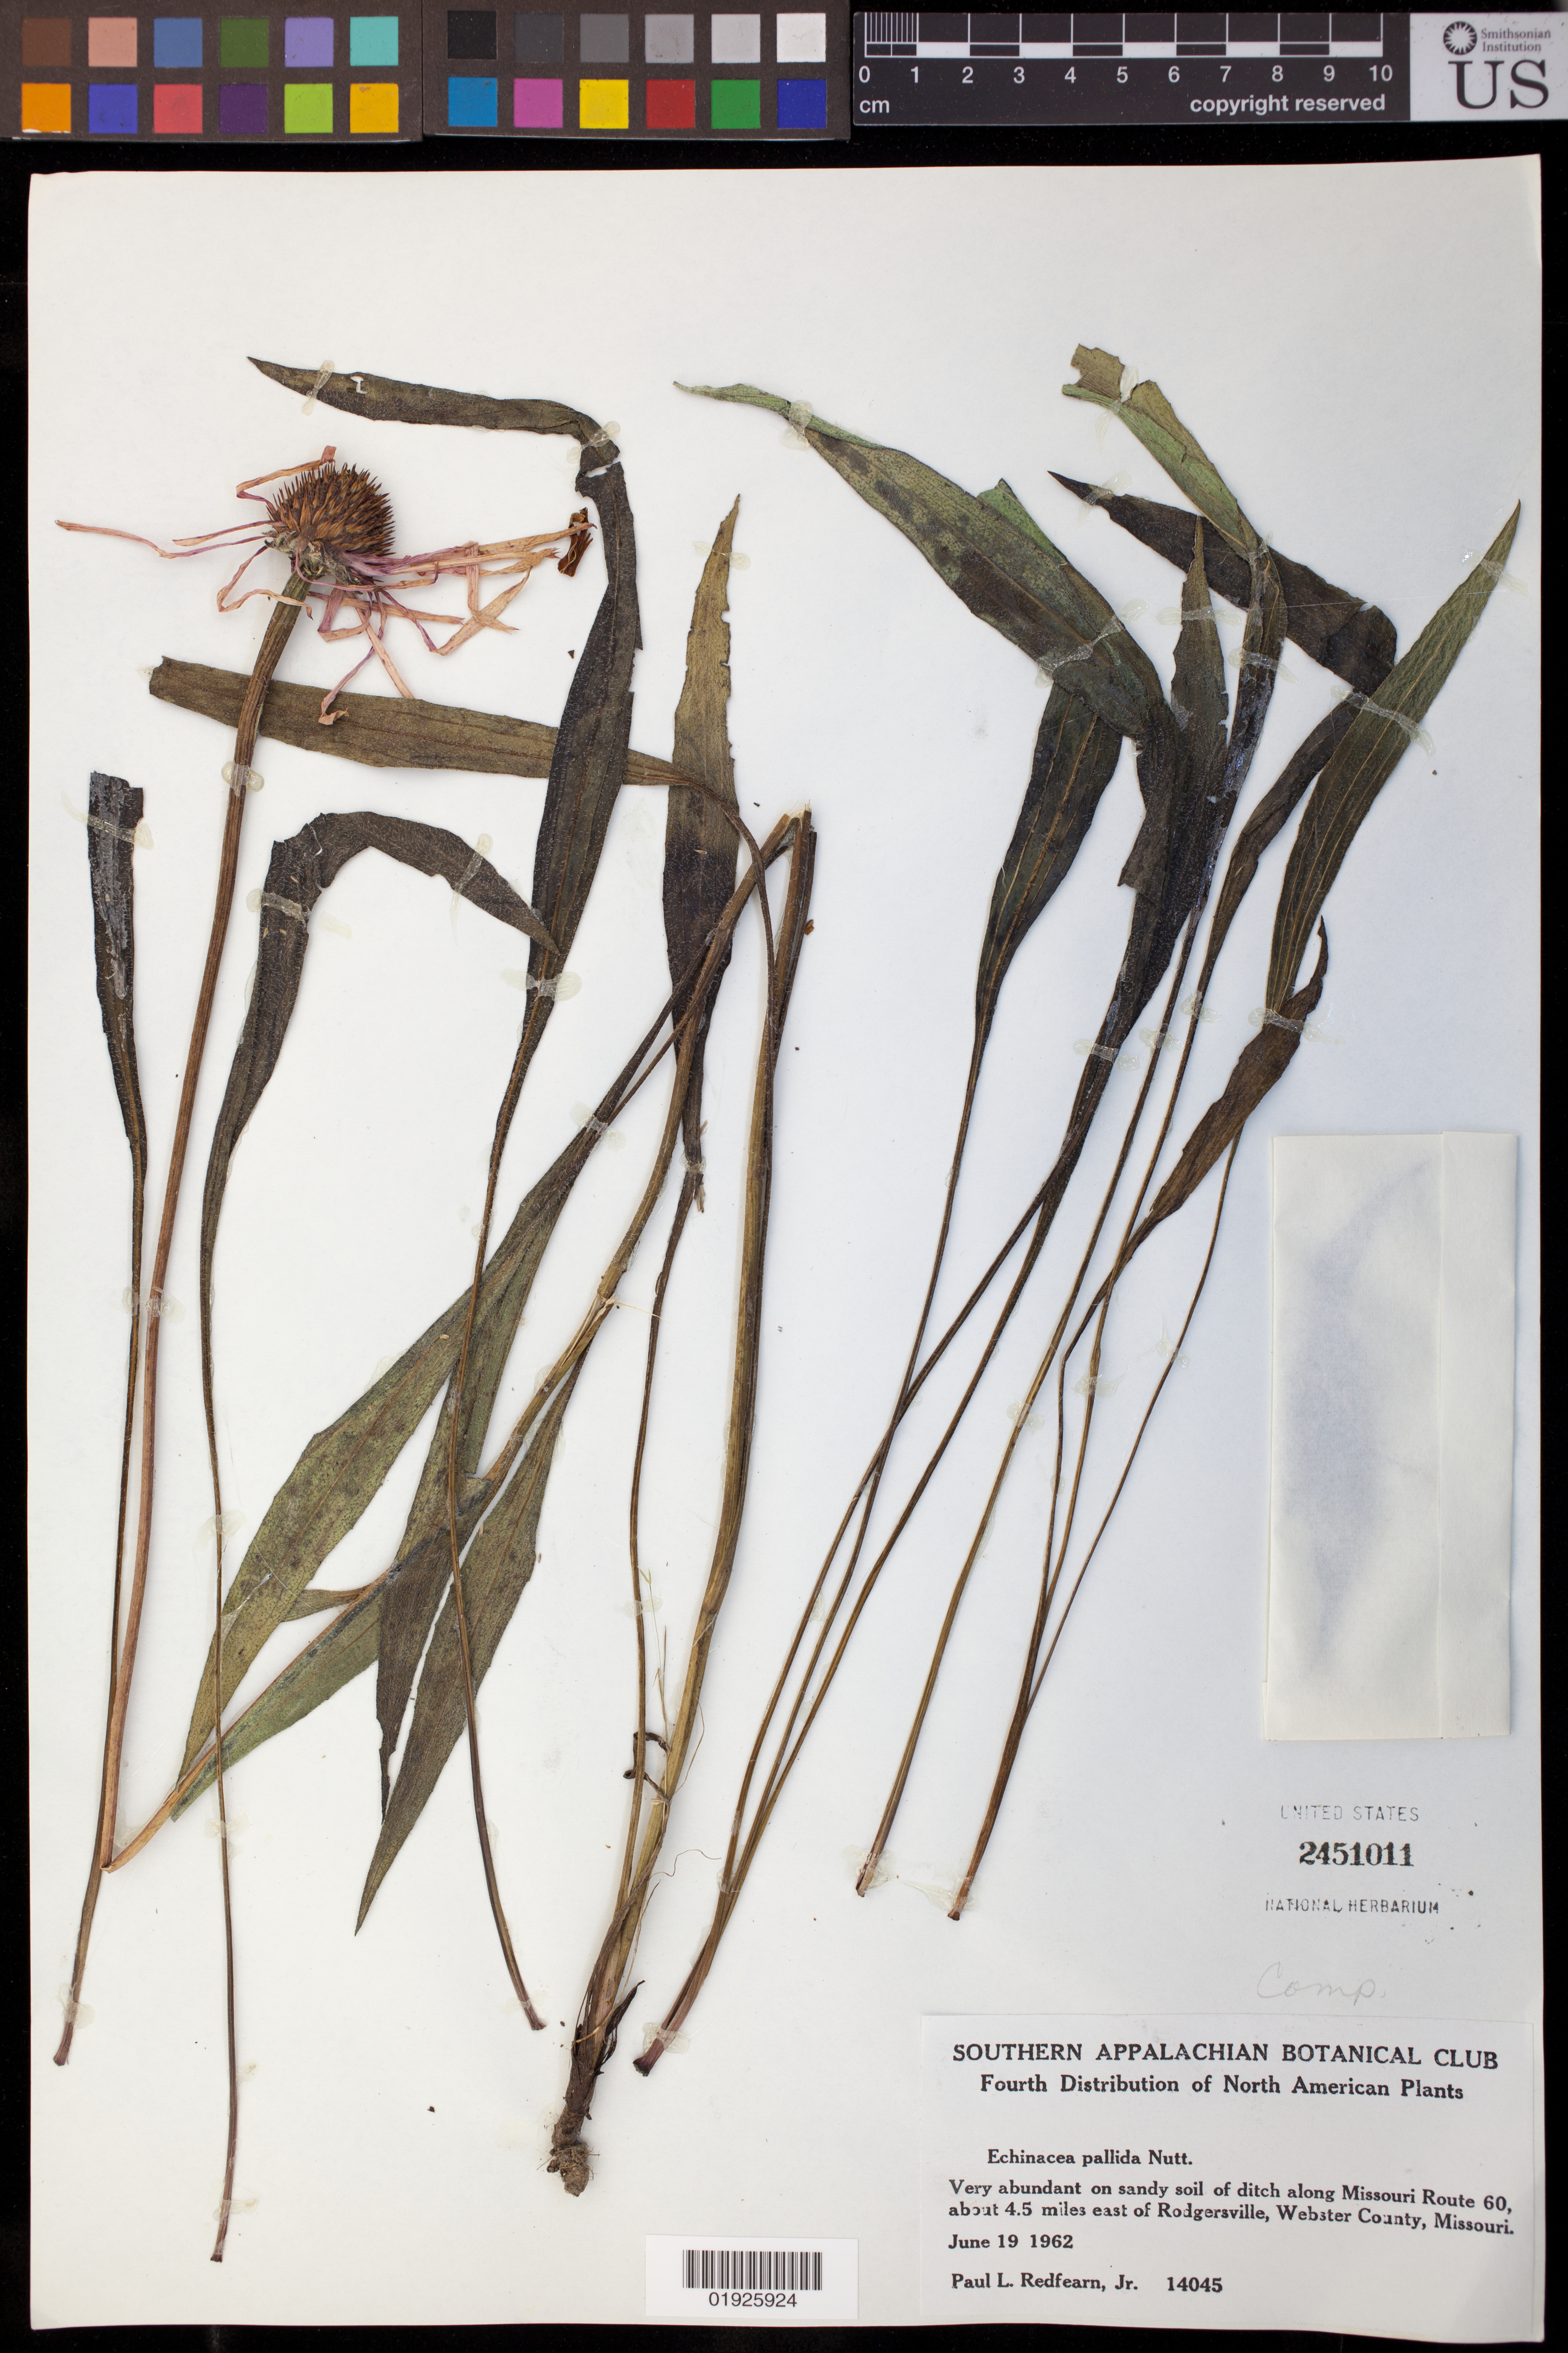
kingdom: Plantae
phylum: Tracheophyta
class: Magnoliopsida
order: Asterales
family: Asteraceae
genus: Echinacea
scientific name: Echinacea pallida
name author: (Nutt.) Nutt.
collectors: P. L. Redfearn Jr.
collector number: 14045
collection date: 1962-06-19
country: United States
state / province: Missouri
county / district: Webster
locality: Along Missouri Route 60, about 4.5 miles east of Rodgersville.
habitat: Very abundant on sandy soil of ditch.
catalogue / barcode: US 2451011